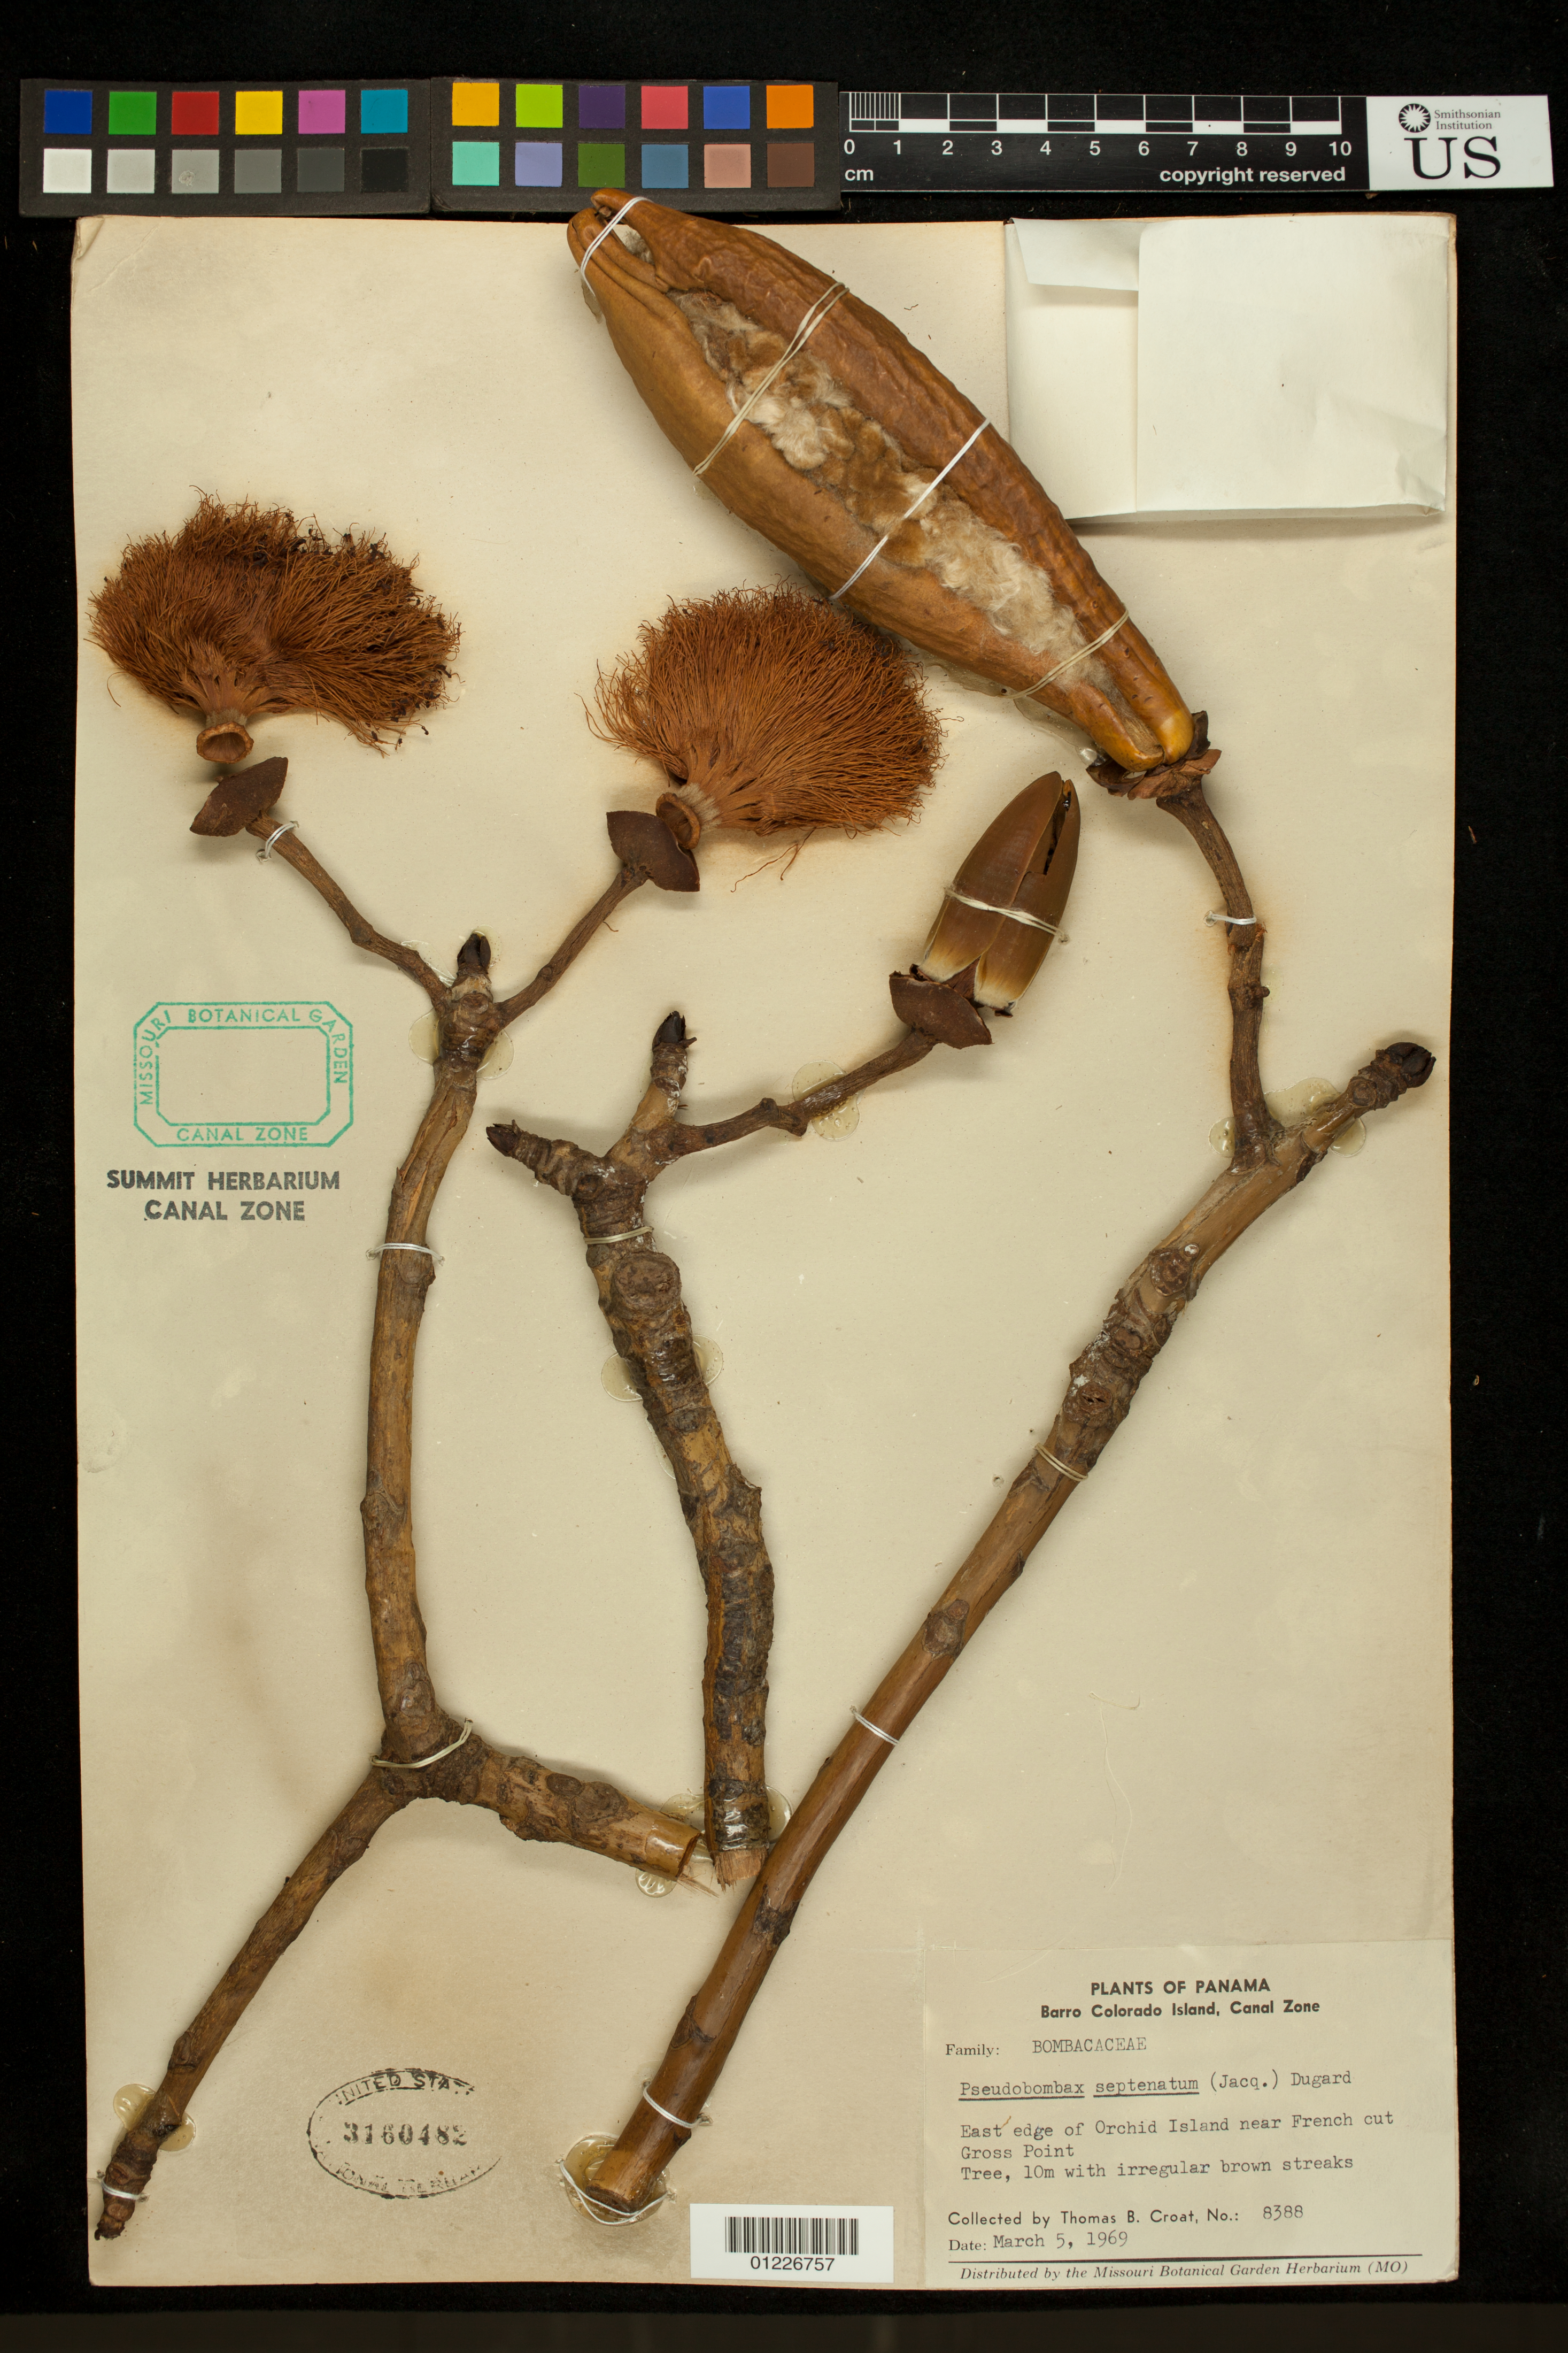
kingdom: Plantae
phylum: Tracheophyta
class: Magnoliopsida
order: Malvales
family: Malvaceae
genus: Pseudobombax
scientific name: Pseudobombax septenatum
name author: (Jacq.) Dugand G.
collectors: T. B. Croat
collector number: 8388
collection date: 1969-03-05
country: Panama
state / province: Panamá Oeste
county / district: Canal Zone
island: Orchid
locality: East edge of Orchid Island off Barro Colorado, near French cut Groa Point, Canal Zone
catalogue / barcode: US 3160482